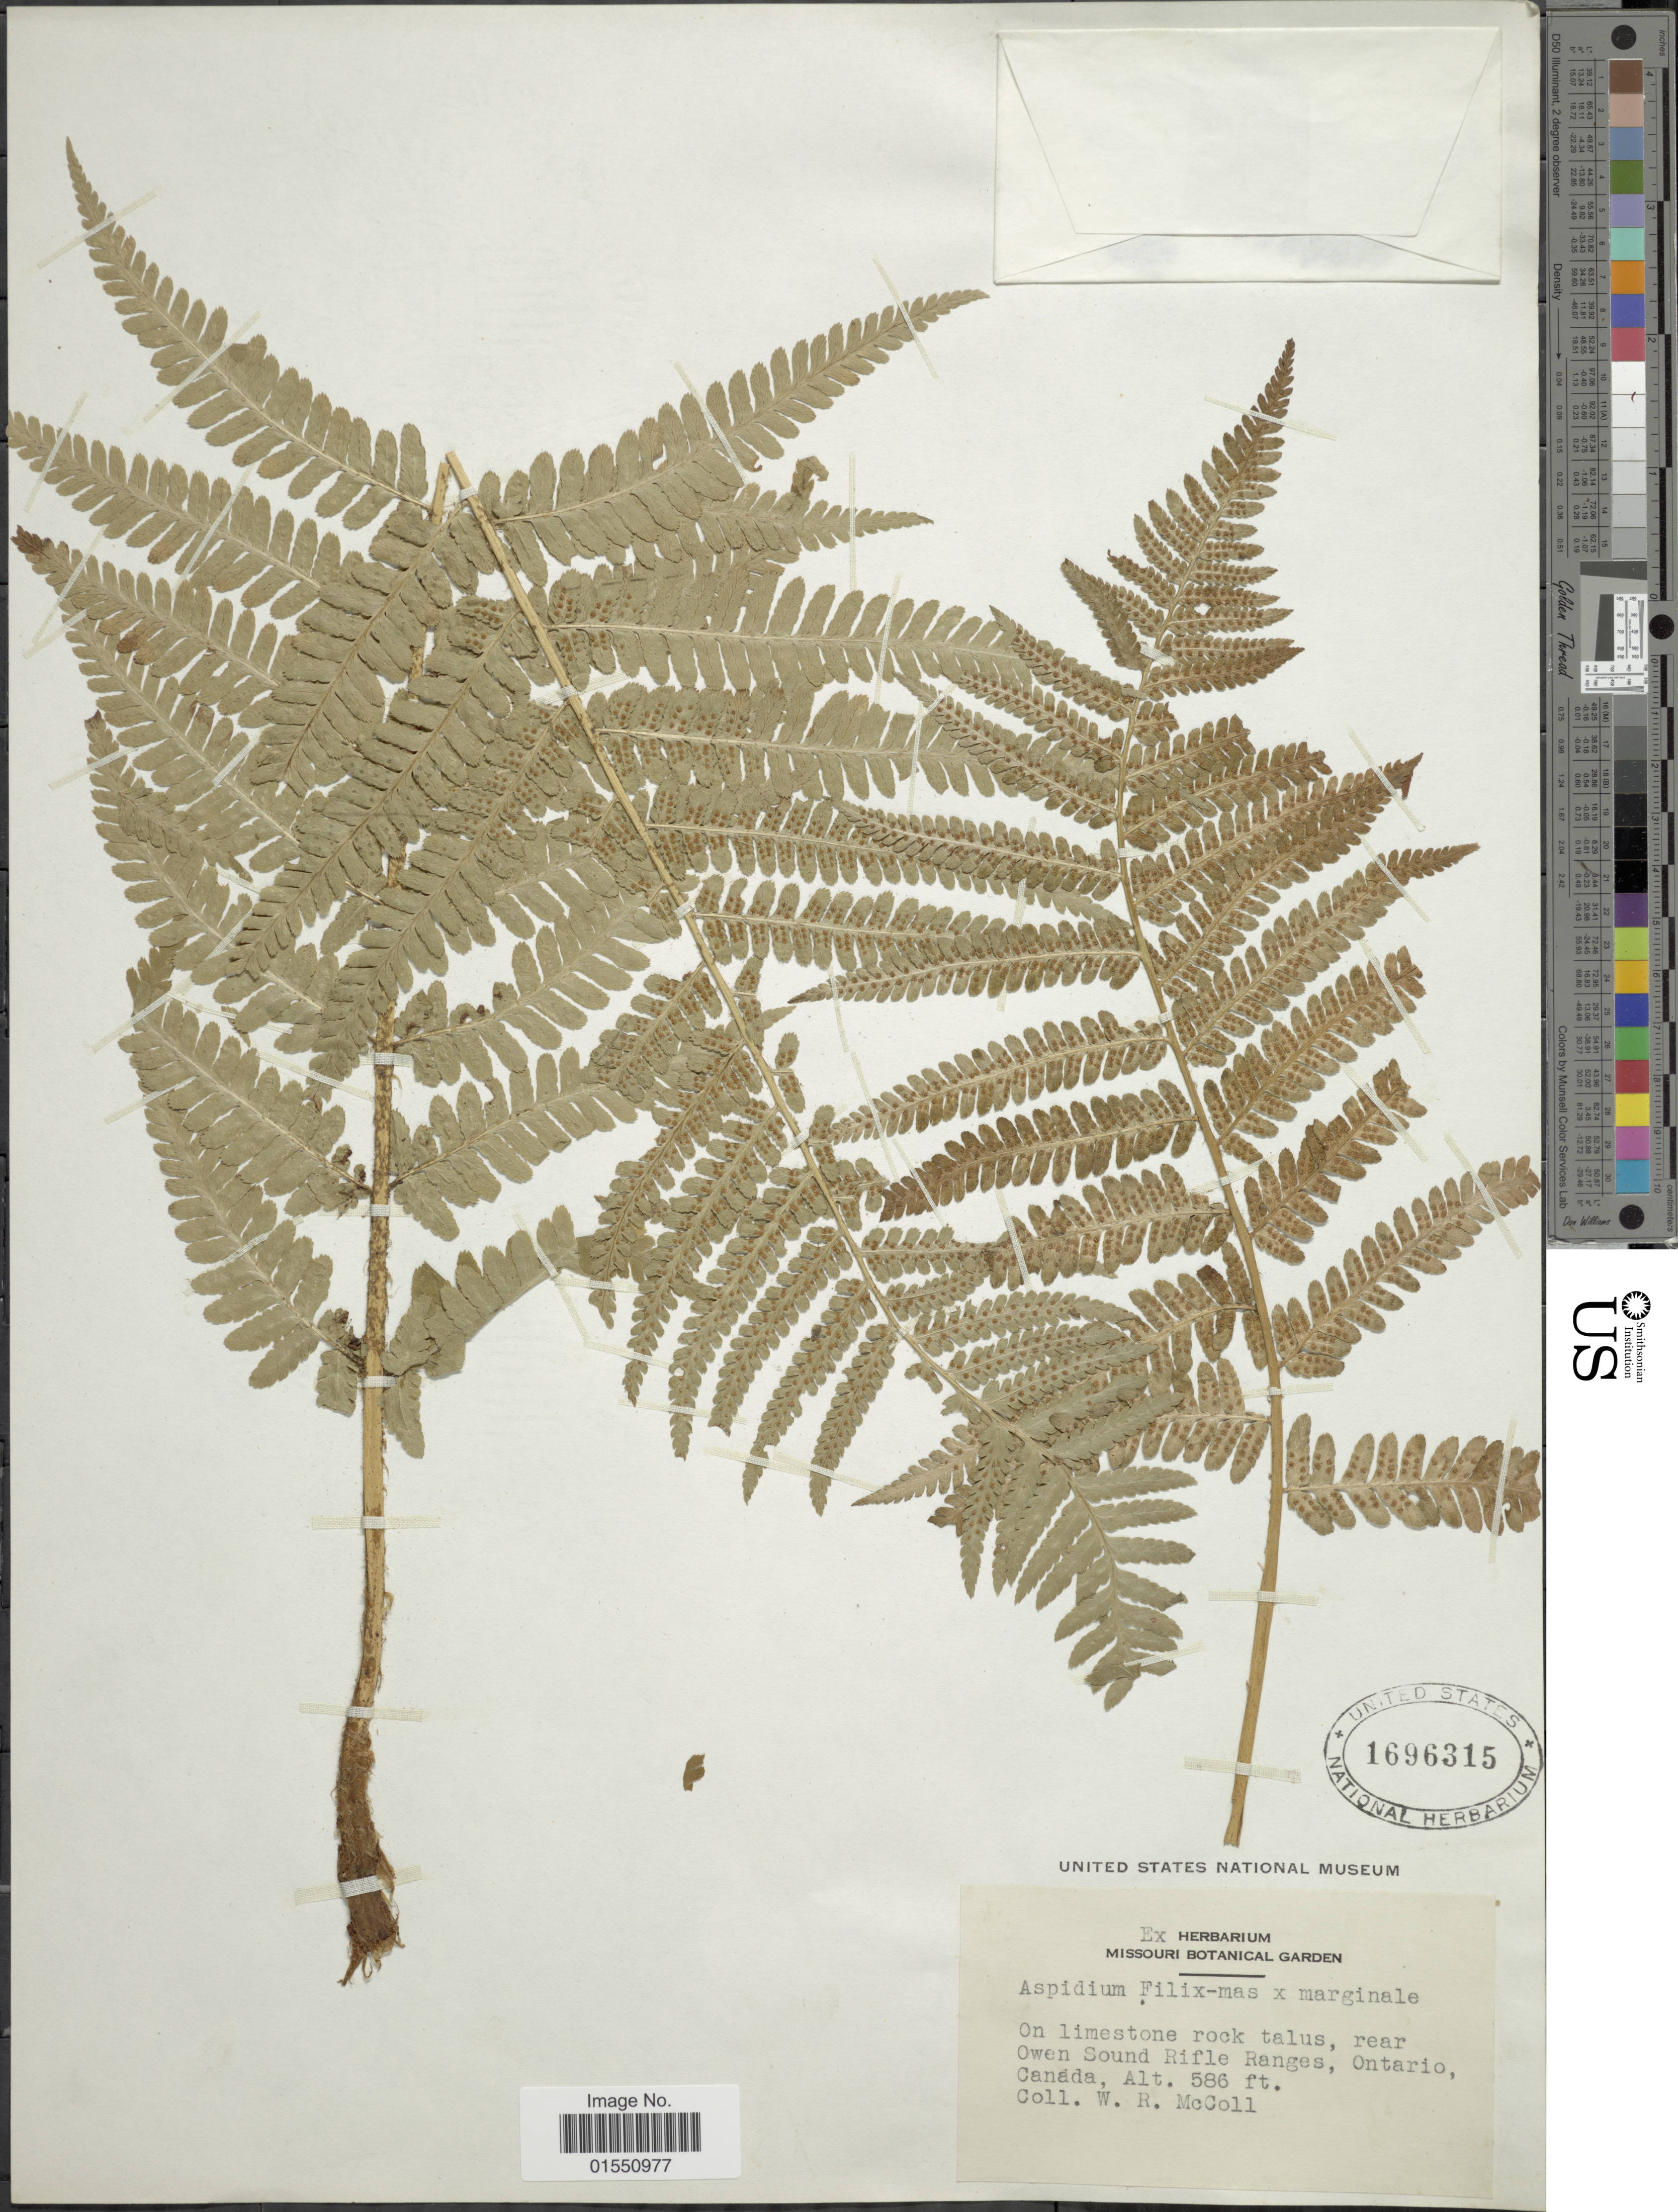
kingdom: Plantae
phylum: Tracheophyta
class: Polypodiopsida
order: Polypodiales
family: Dryopteridaceae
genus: Dryopteris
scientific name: Dryopteris filix-mas x D. marginalis (L.) A. Gray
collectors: W. McColl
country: Canada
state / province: Ontario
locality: Rear Owen Sound Rifle Ranges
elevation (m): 179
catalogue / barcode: US 1696315